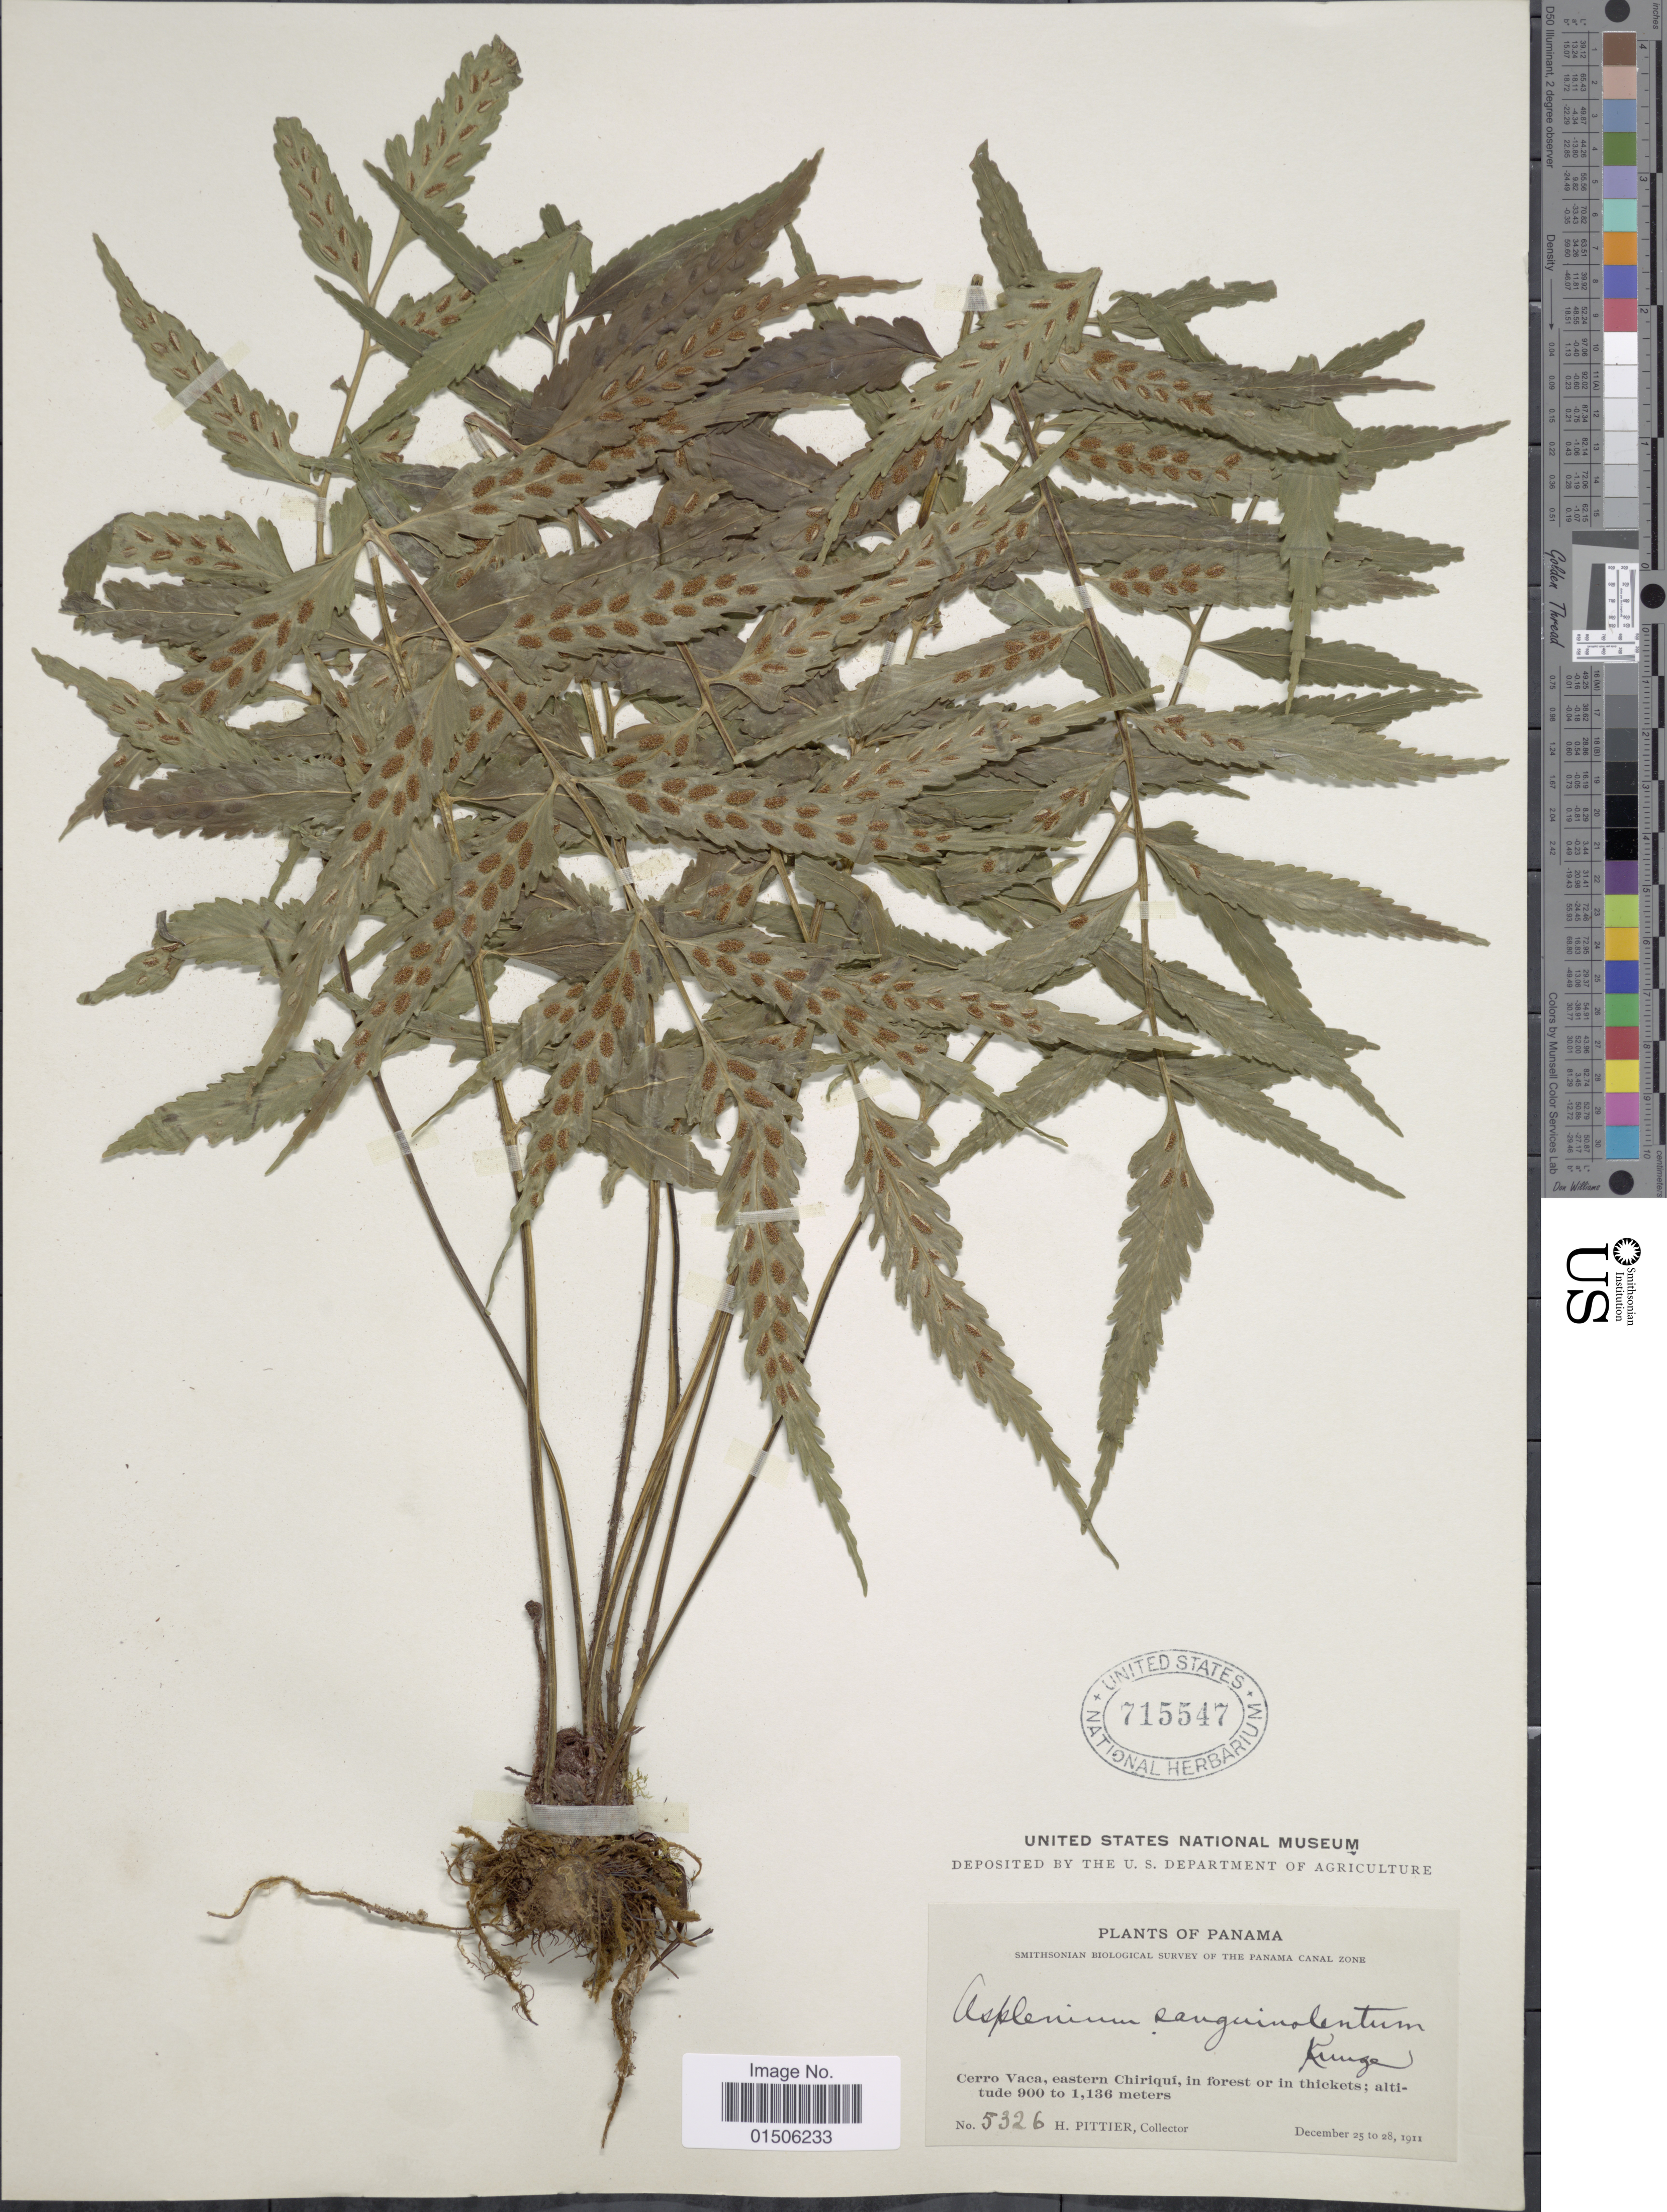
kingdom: Plantae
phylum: Tracheophyta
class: Polypodiopsida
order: Polypodiales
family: Aspleniaceae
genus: Asplenium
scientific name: Asplenium feei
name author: Kunze ex Fée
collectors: H. F. Pittier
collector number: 5326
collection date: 1911-12-25/1911-12-28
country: Panama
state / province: Chiriqui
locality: Cerro Vaca, eastern Chiriqui, in forest or in thickets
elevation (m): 900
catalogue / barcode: US 715547